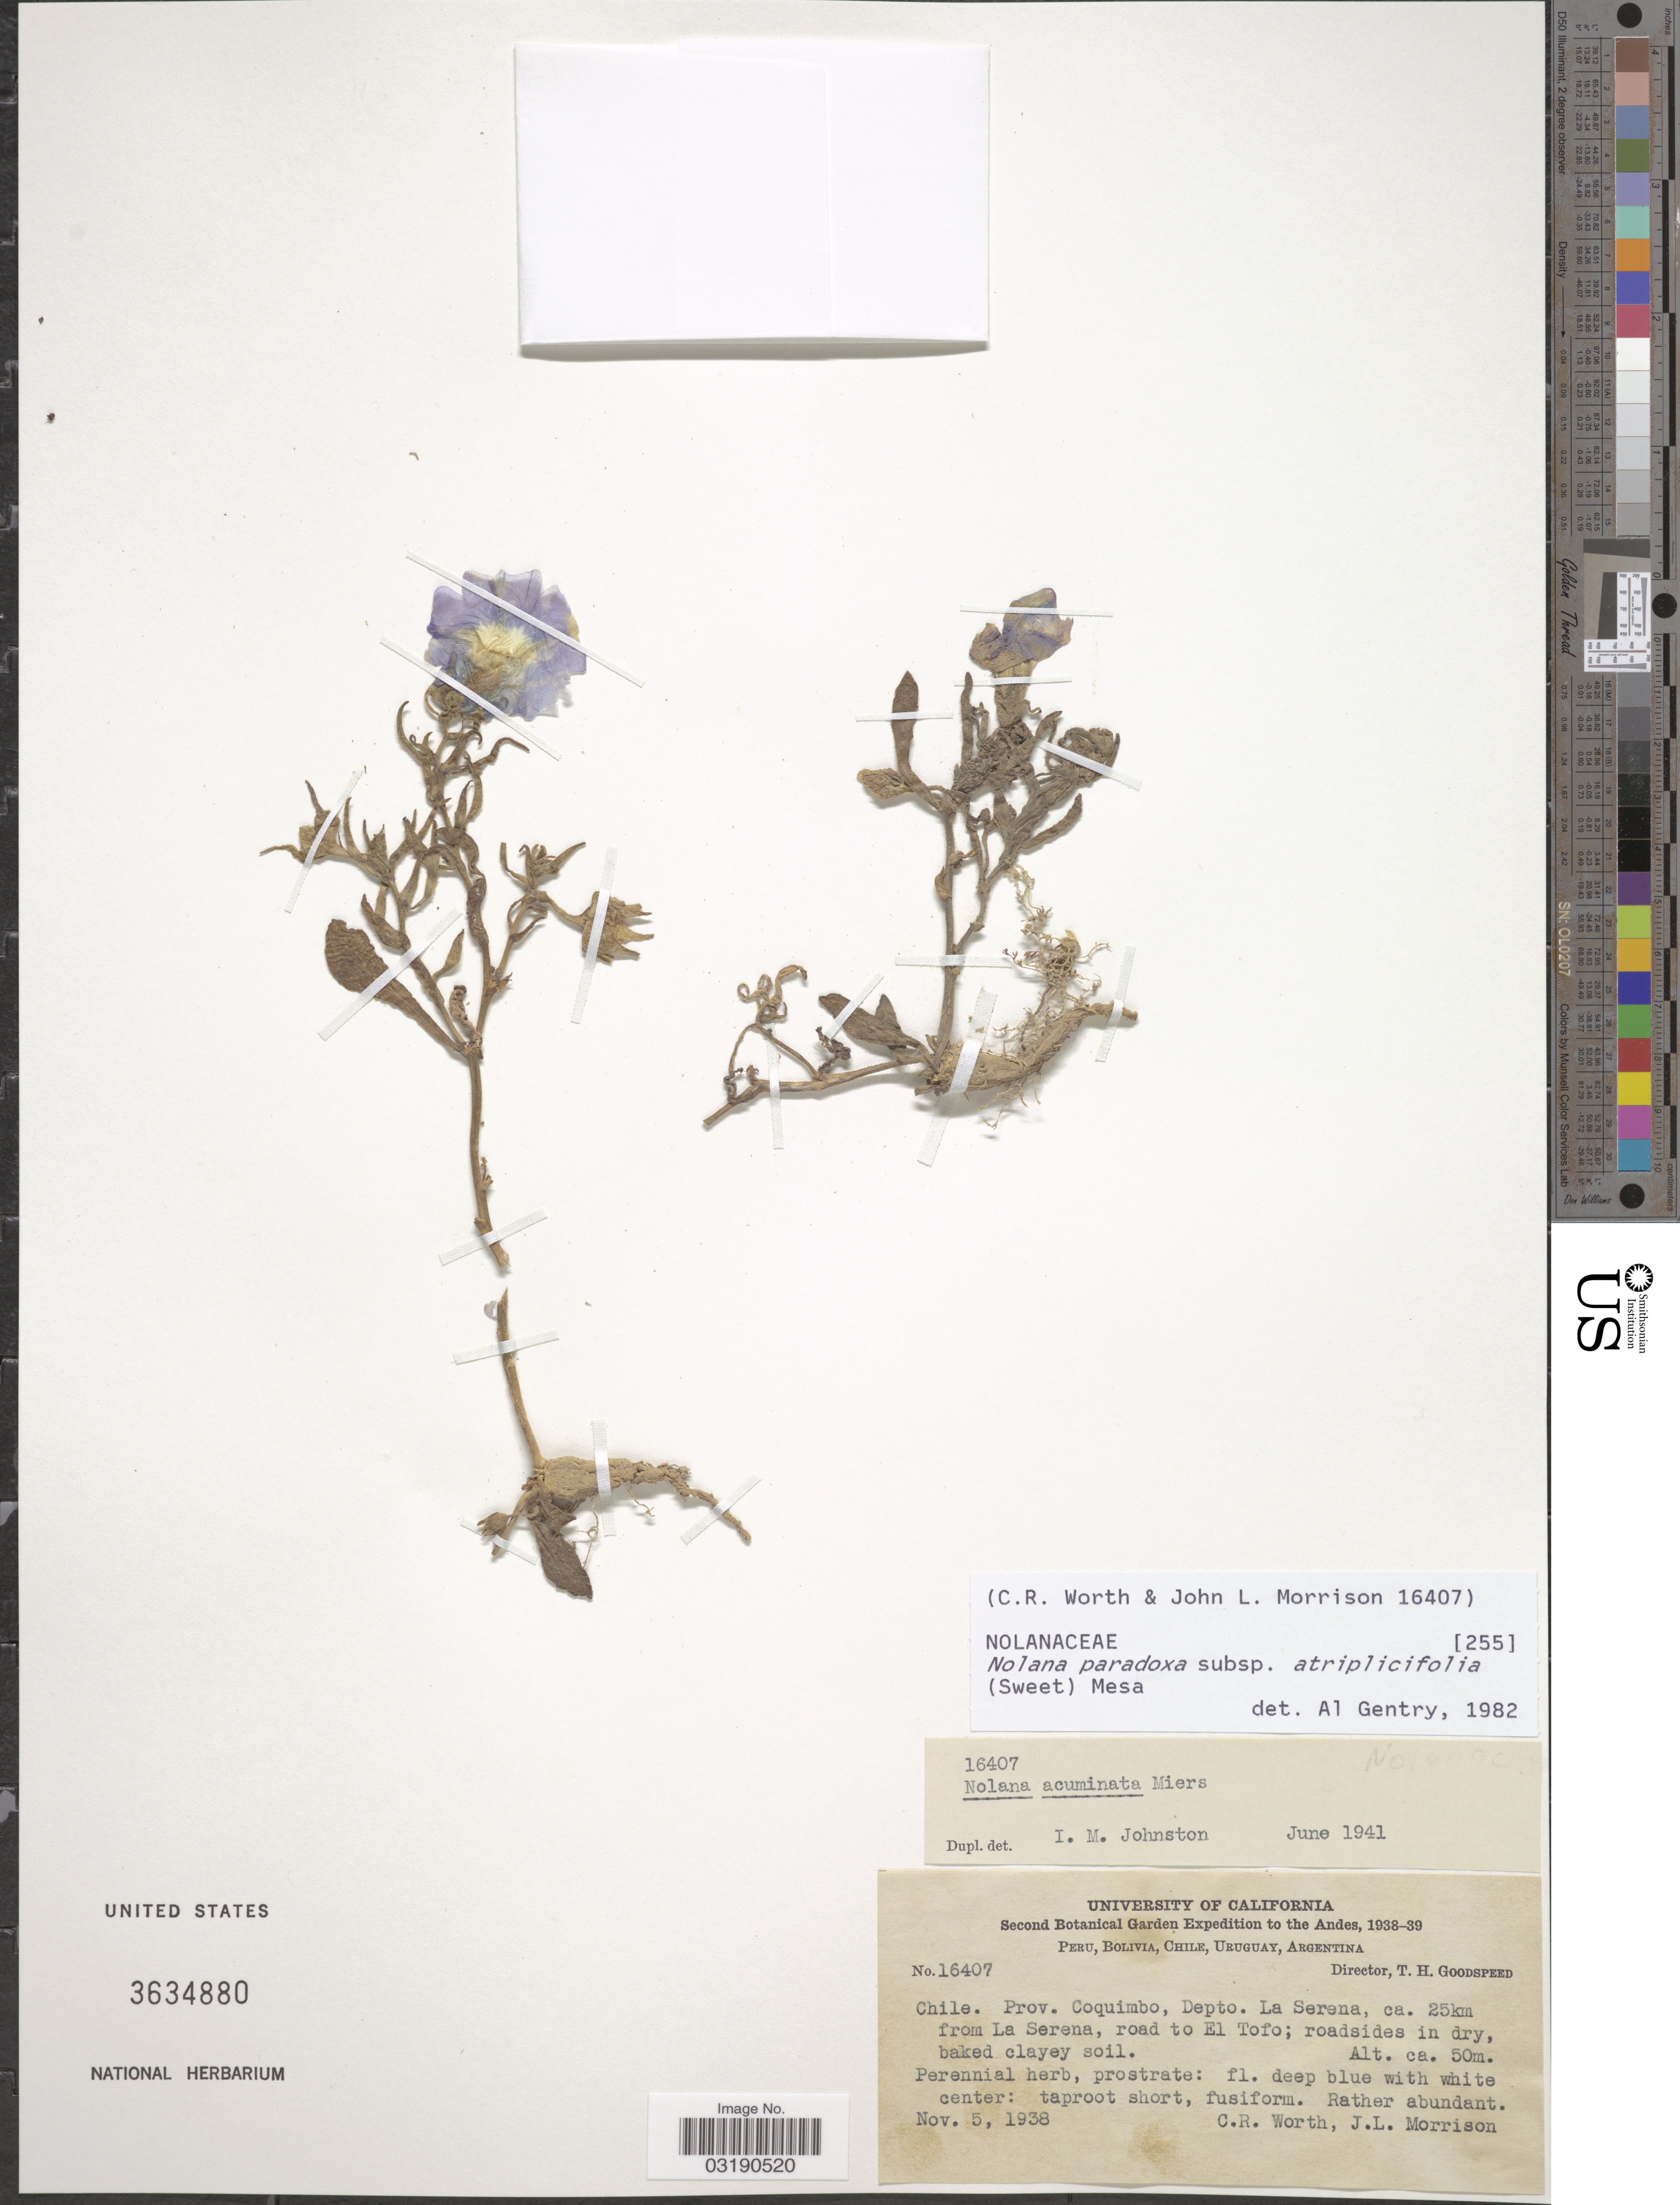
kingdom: Plantae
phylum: Tracheophyta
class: Magnoliopsida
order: Solanales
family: Solanaceae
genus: Nolana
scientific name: Nolana paradoxa subsp. atriplicifolia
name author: (Reider) Mesa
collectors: C. R. Worth & J. Morrison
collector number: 16407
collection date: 1938-11-05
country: Chile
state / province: Coquimbo (IV)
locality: The Andes, Prov. Coquimbo, Depto. La Serena, ca. 25km from La Serena, road to El Tofo.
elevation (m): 50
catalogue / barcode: US 3634880